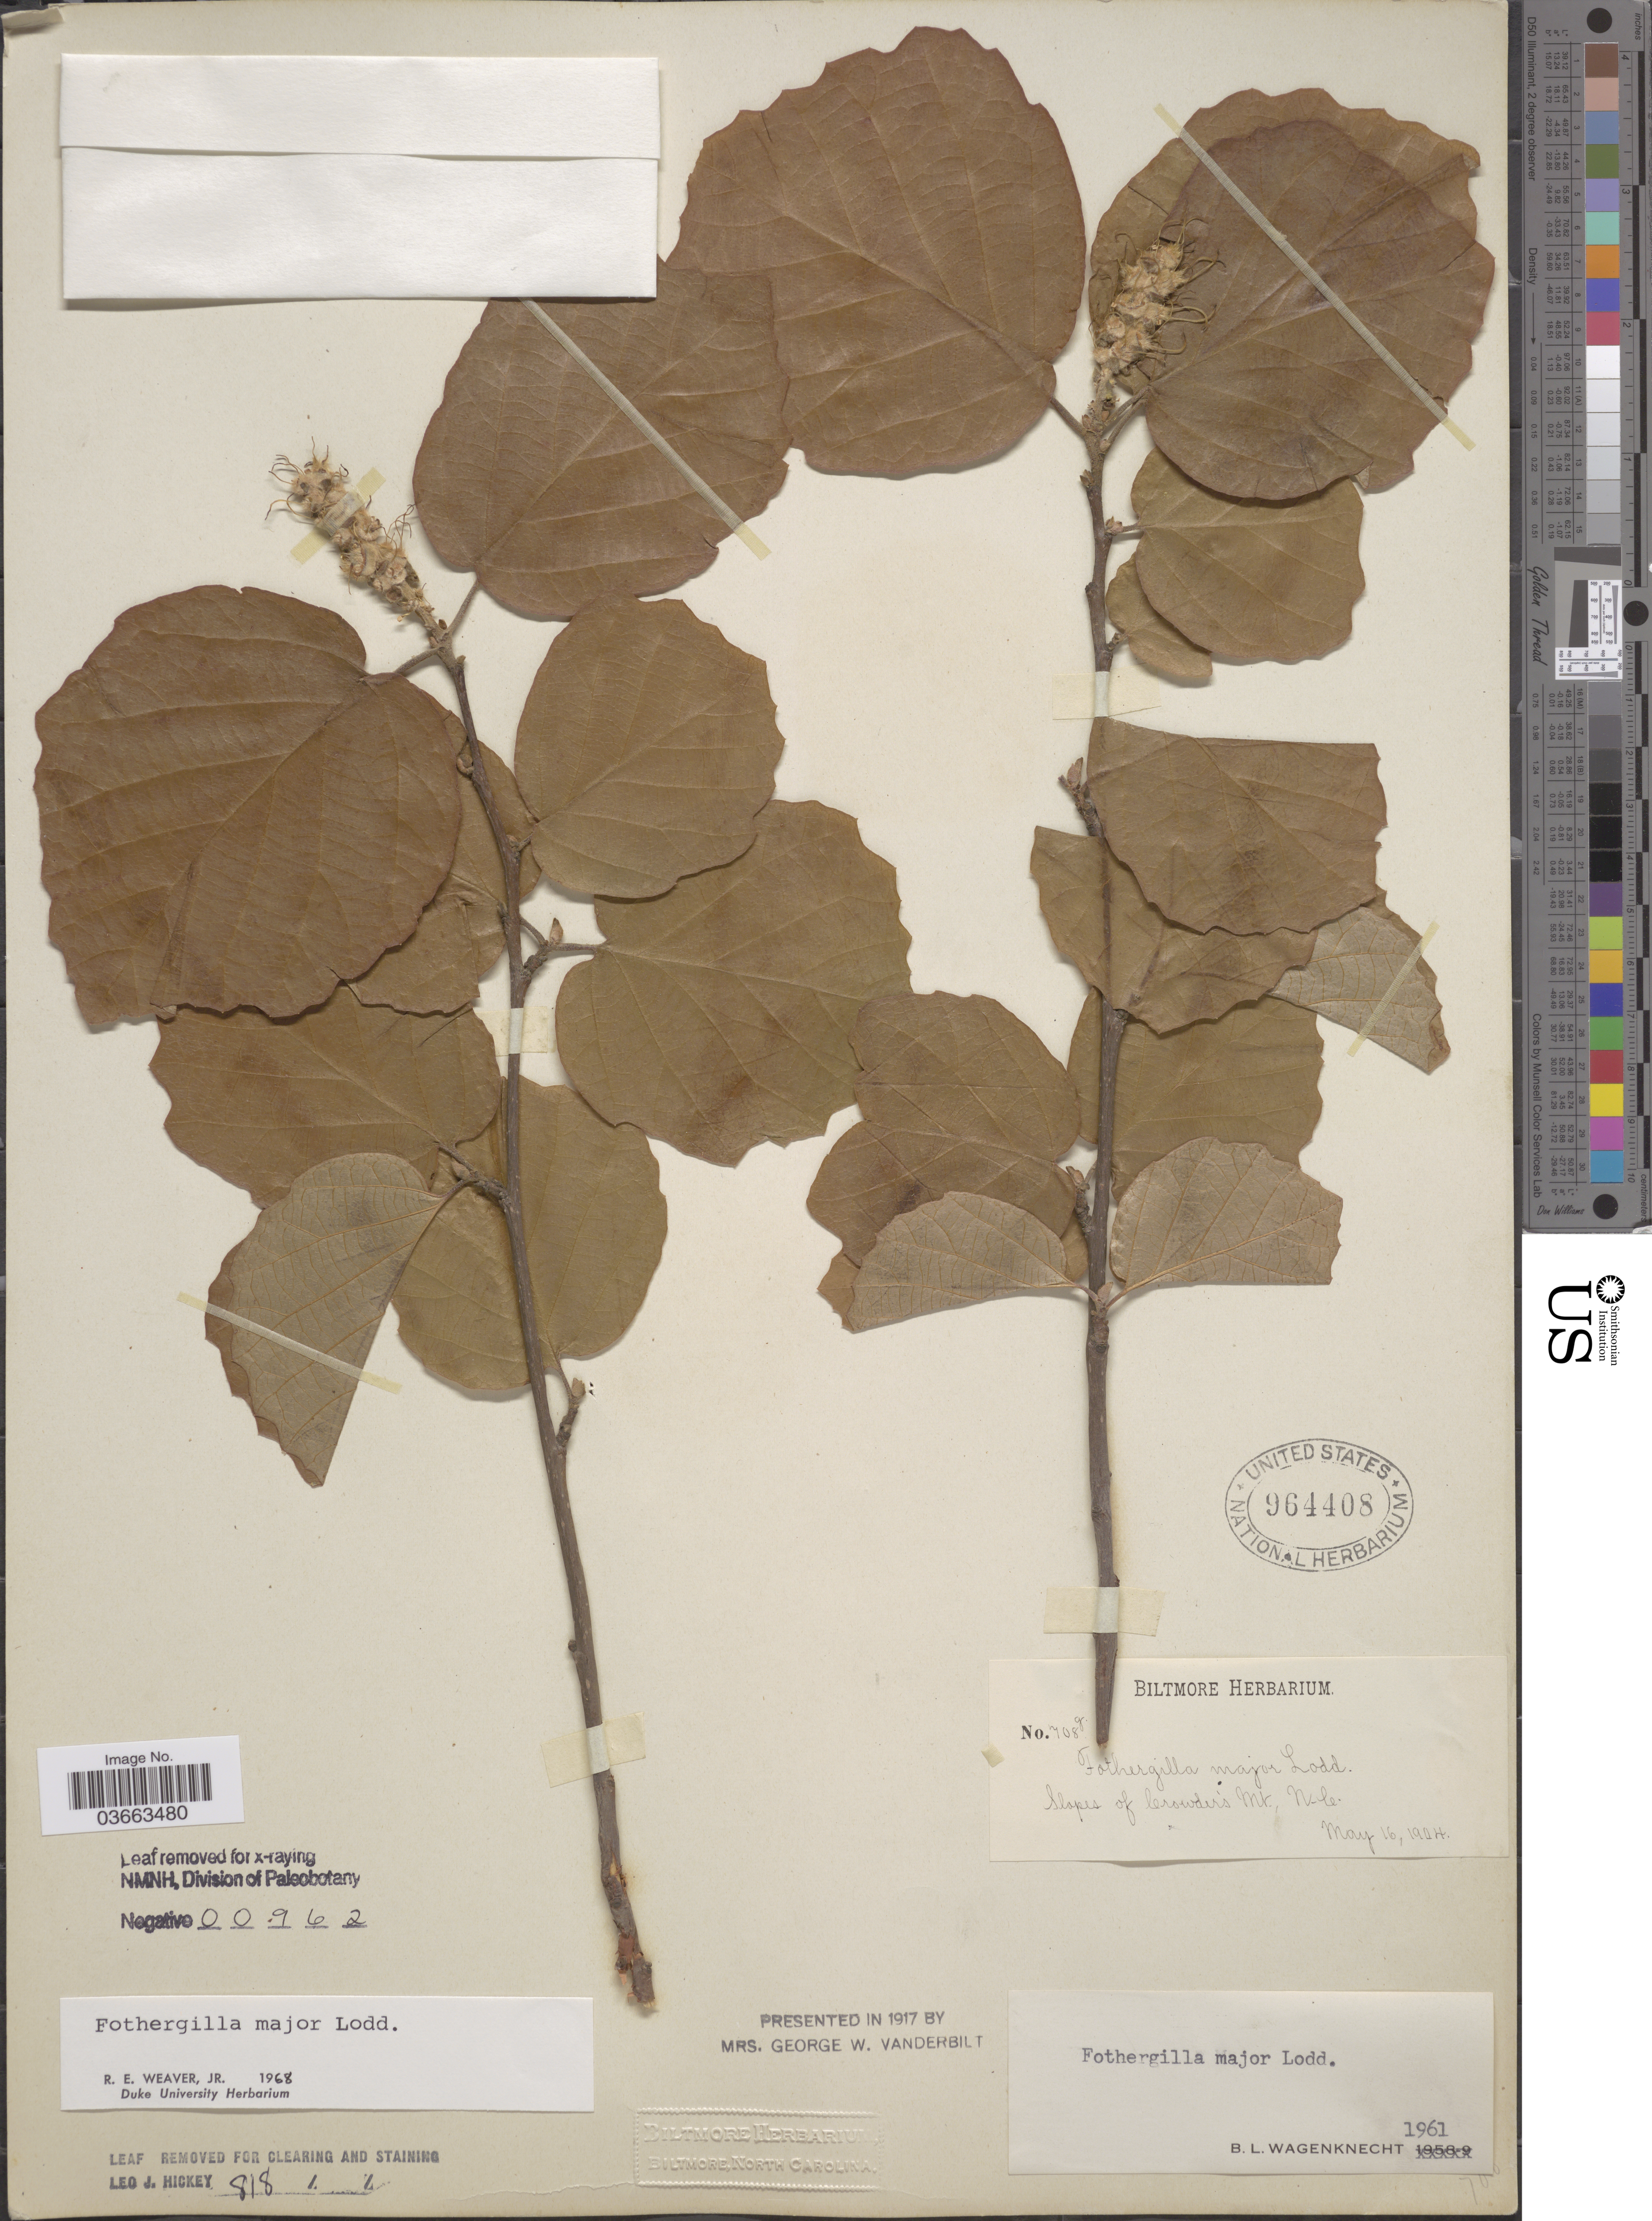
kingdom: Plantae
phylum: Tracheophyta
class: Magnoliopsida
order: Saxifragales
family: Hamamelidaceae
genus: Fothergilla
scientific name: Fothergilla major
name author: Lodd.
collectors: ex herb. Biltmore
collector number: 708g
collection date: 1904-05-16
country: United States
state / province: North Carolina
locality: Slopes of Crowder's Mt.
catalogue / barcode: US 964408